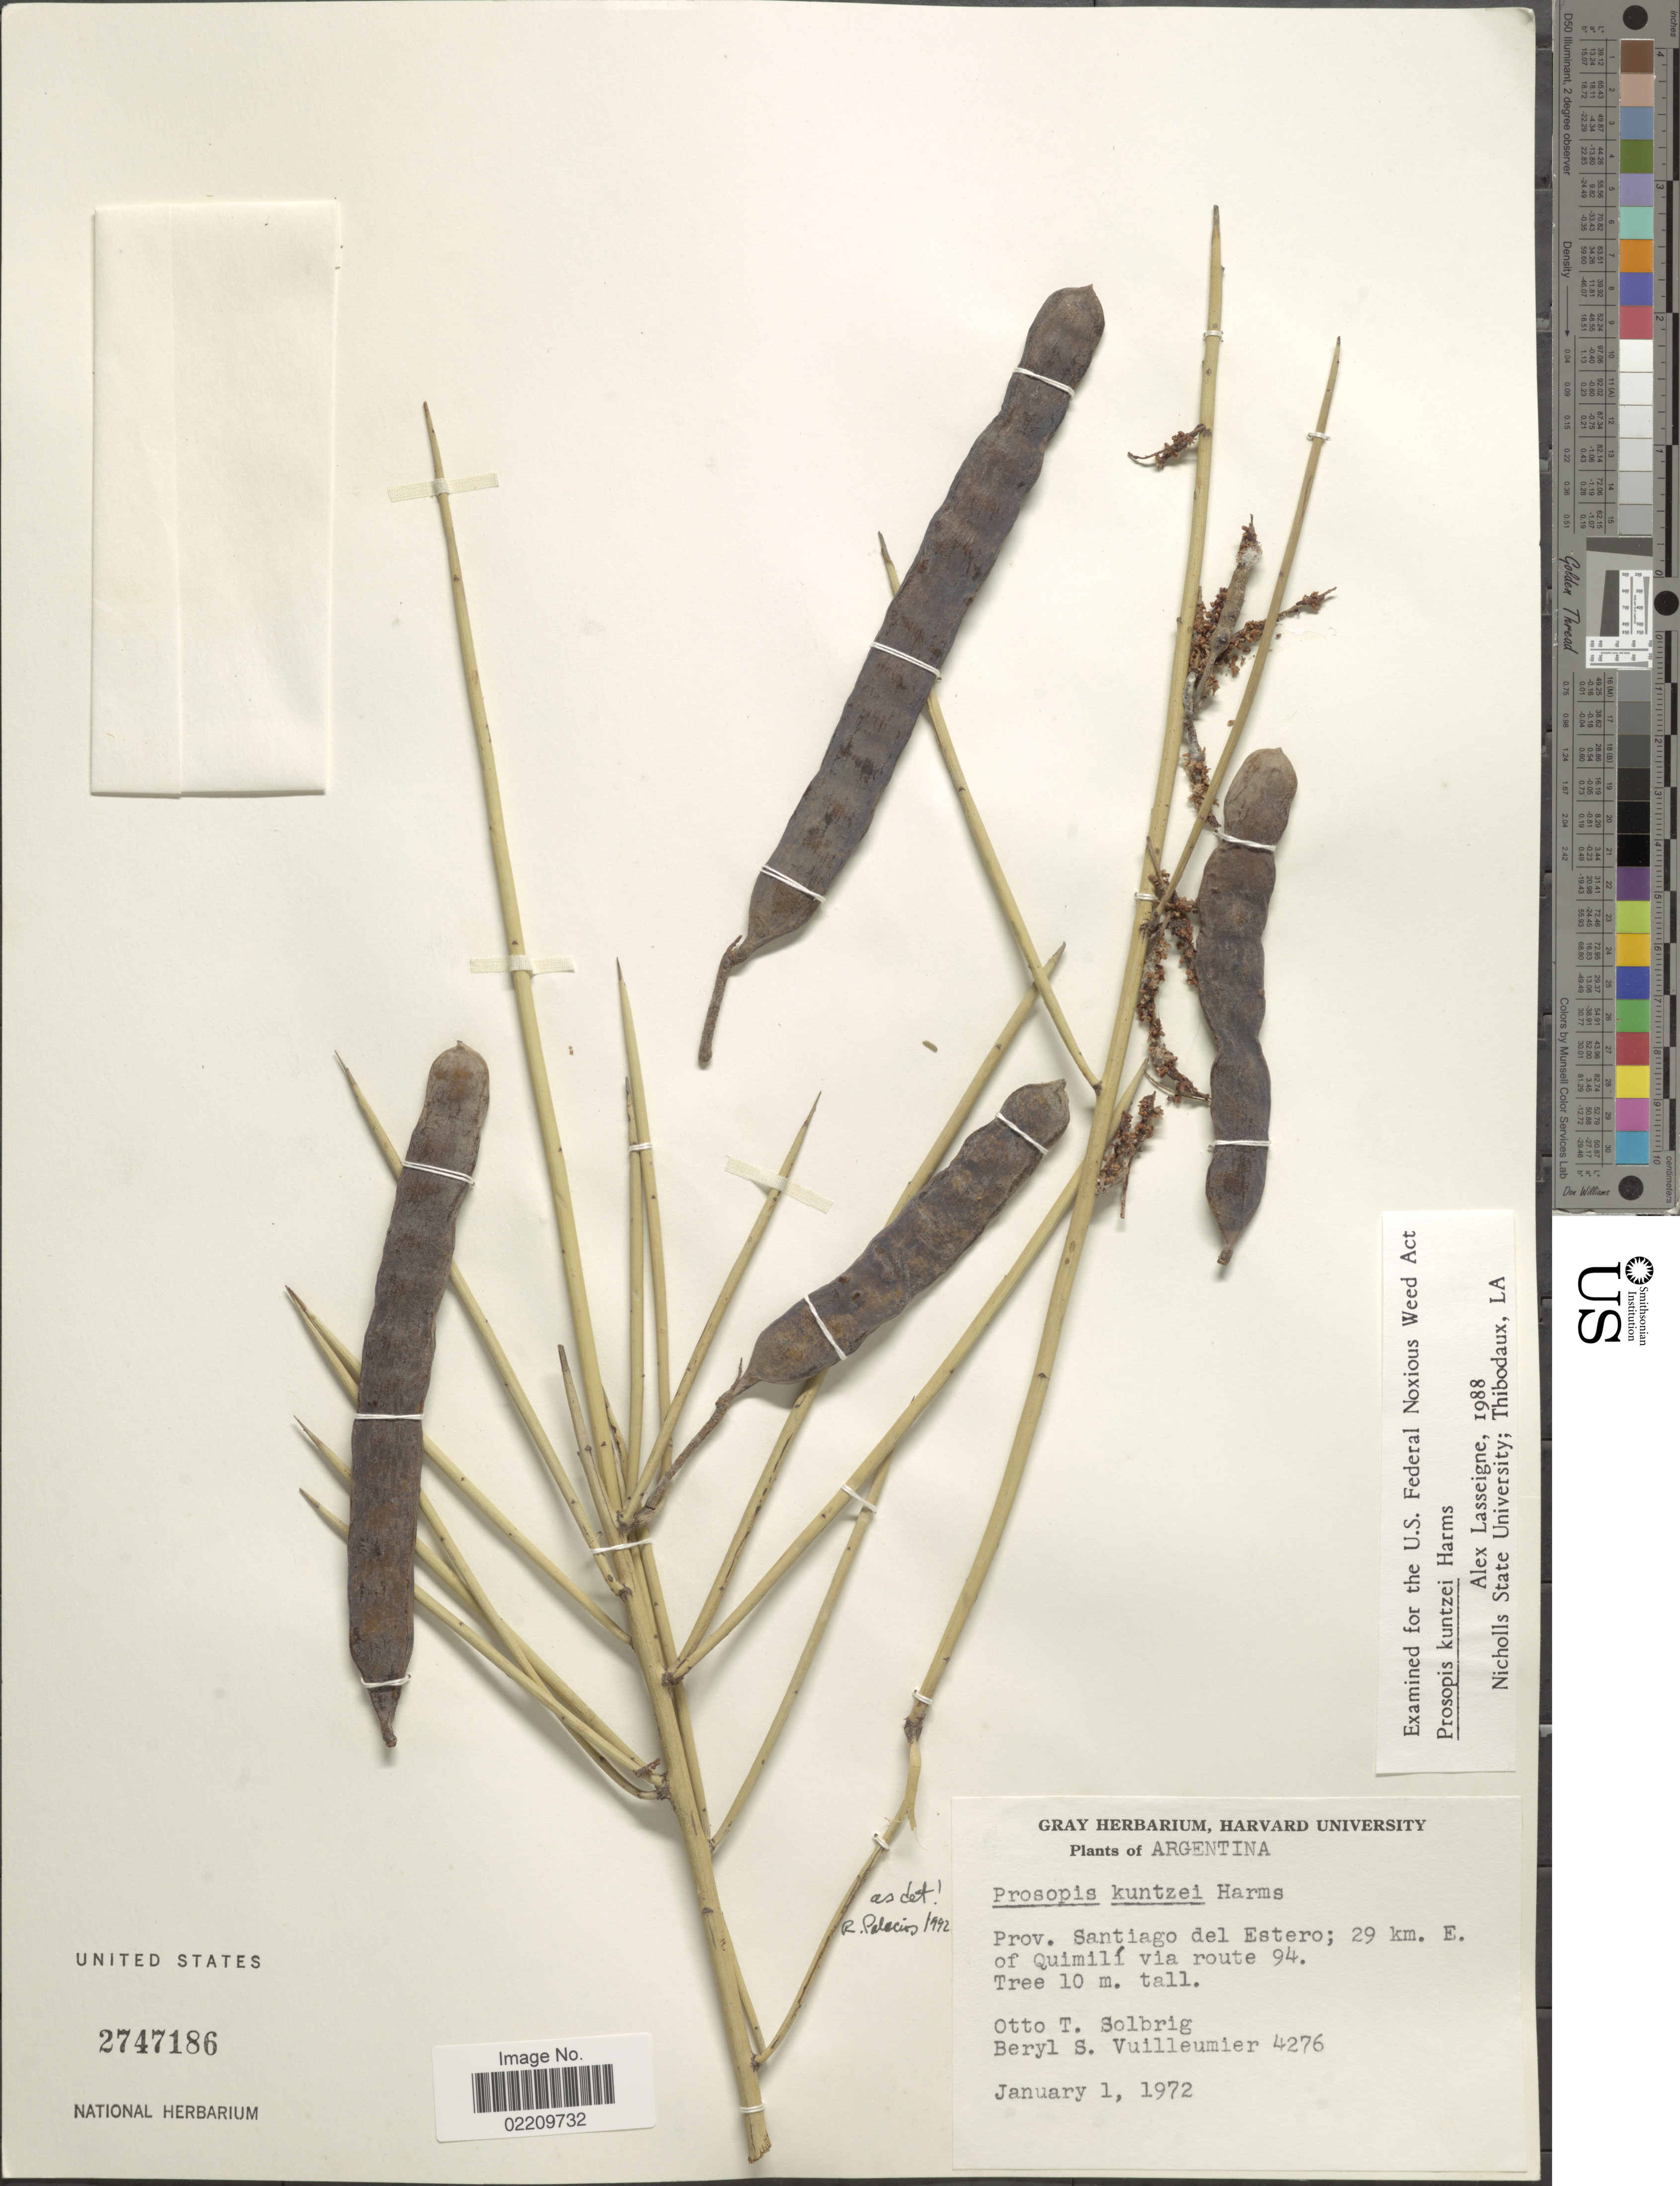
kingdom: Plantae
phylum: Tracheophyta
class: Magnoliopsida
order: Fabales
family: Fabaceae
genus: Neltuma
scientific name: Neltuma kuntzei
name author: (Harms ex Kuntze) C. E. Hughes & G.P. Lewis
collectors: O. T. Solbrig & B. Vuilleumier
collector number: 4276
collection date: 1972-01-01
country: Argentina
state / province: Santiago del Estero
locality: Prov. Santiago del Estero; 29 km. E. of Quimilí via route 94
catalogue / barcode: US 2747186